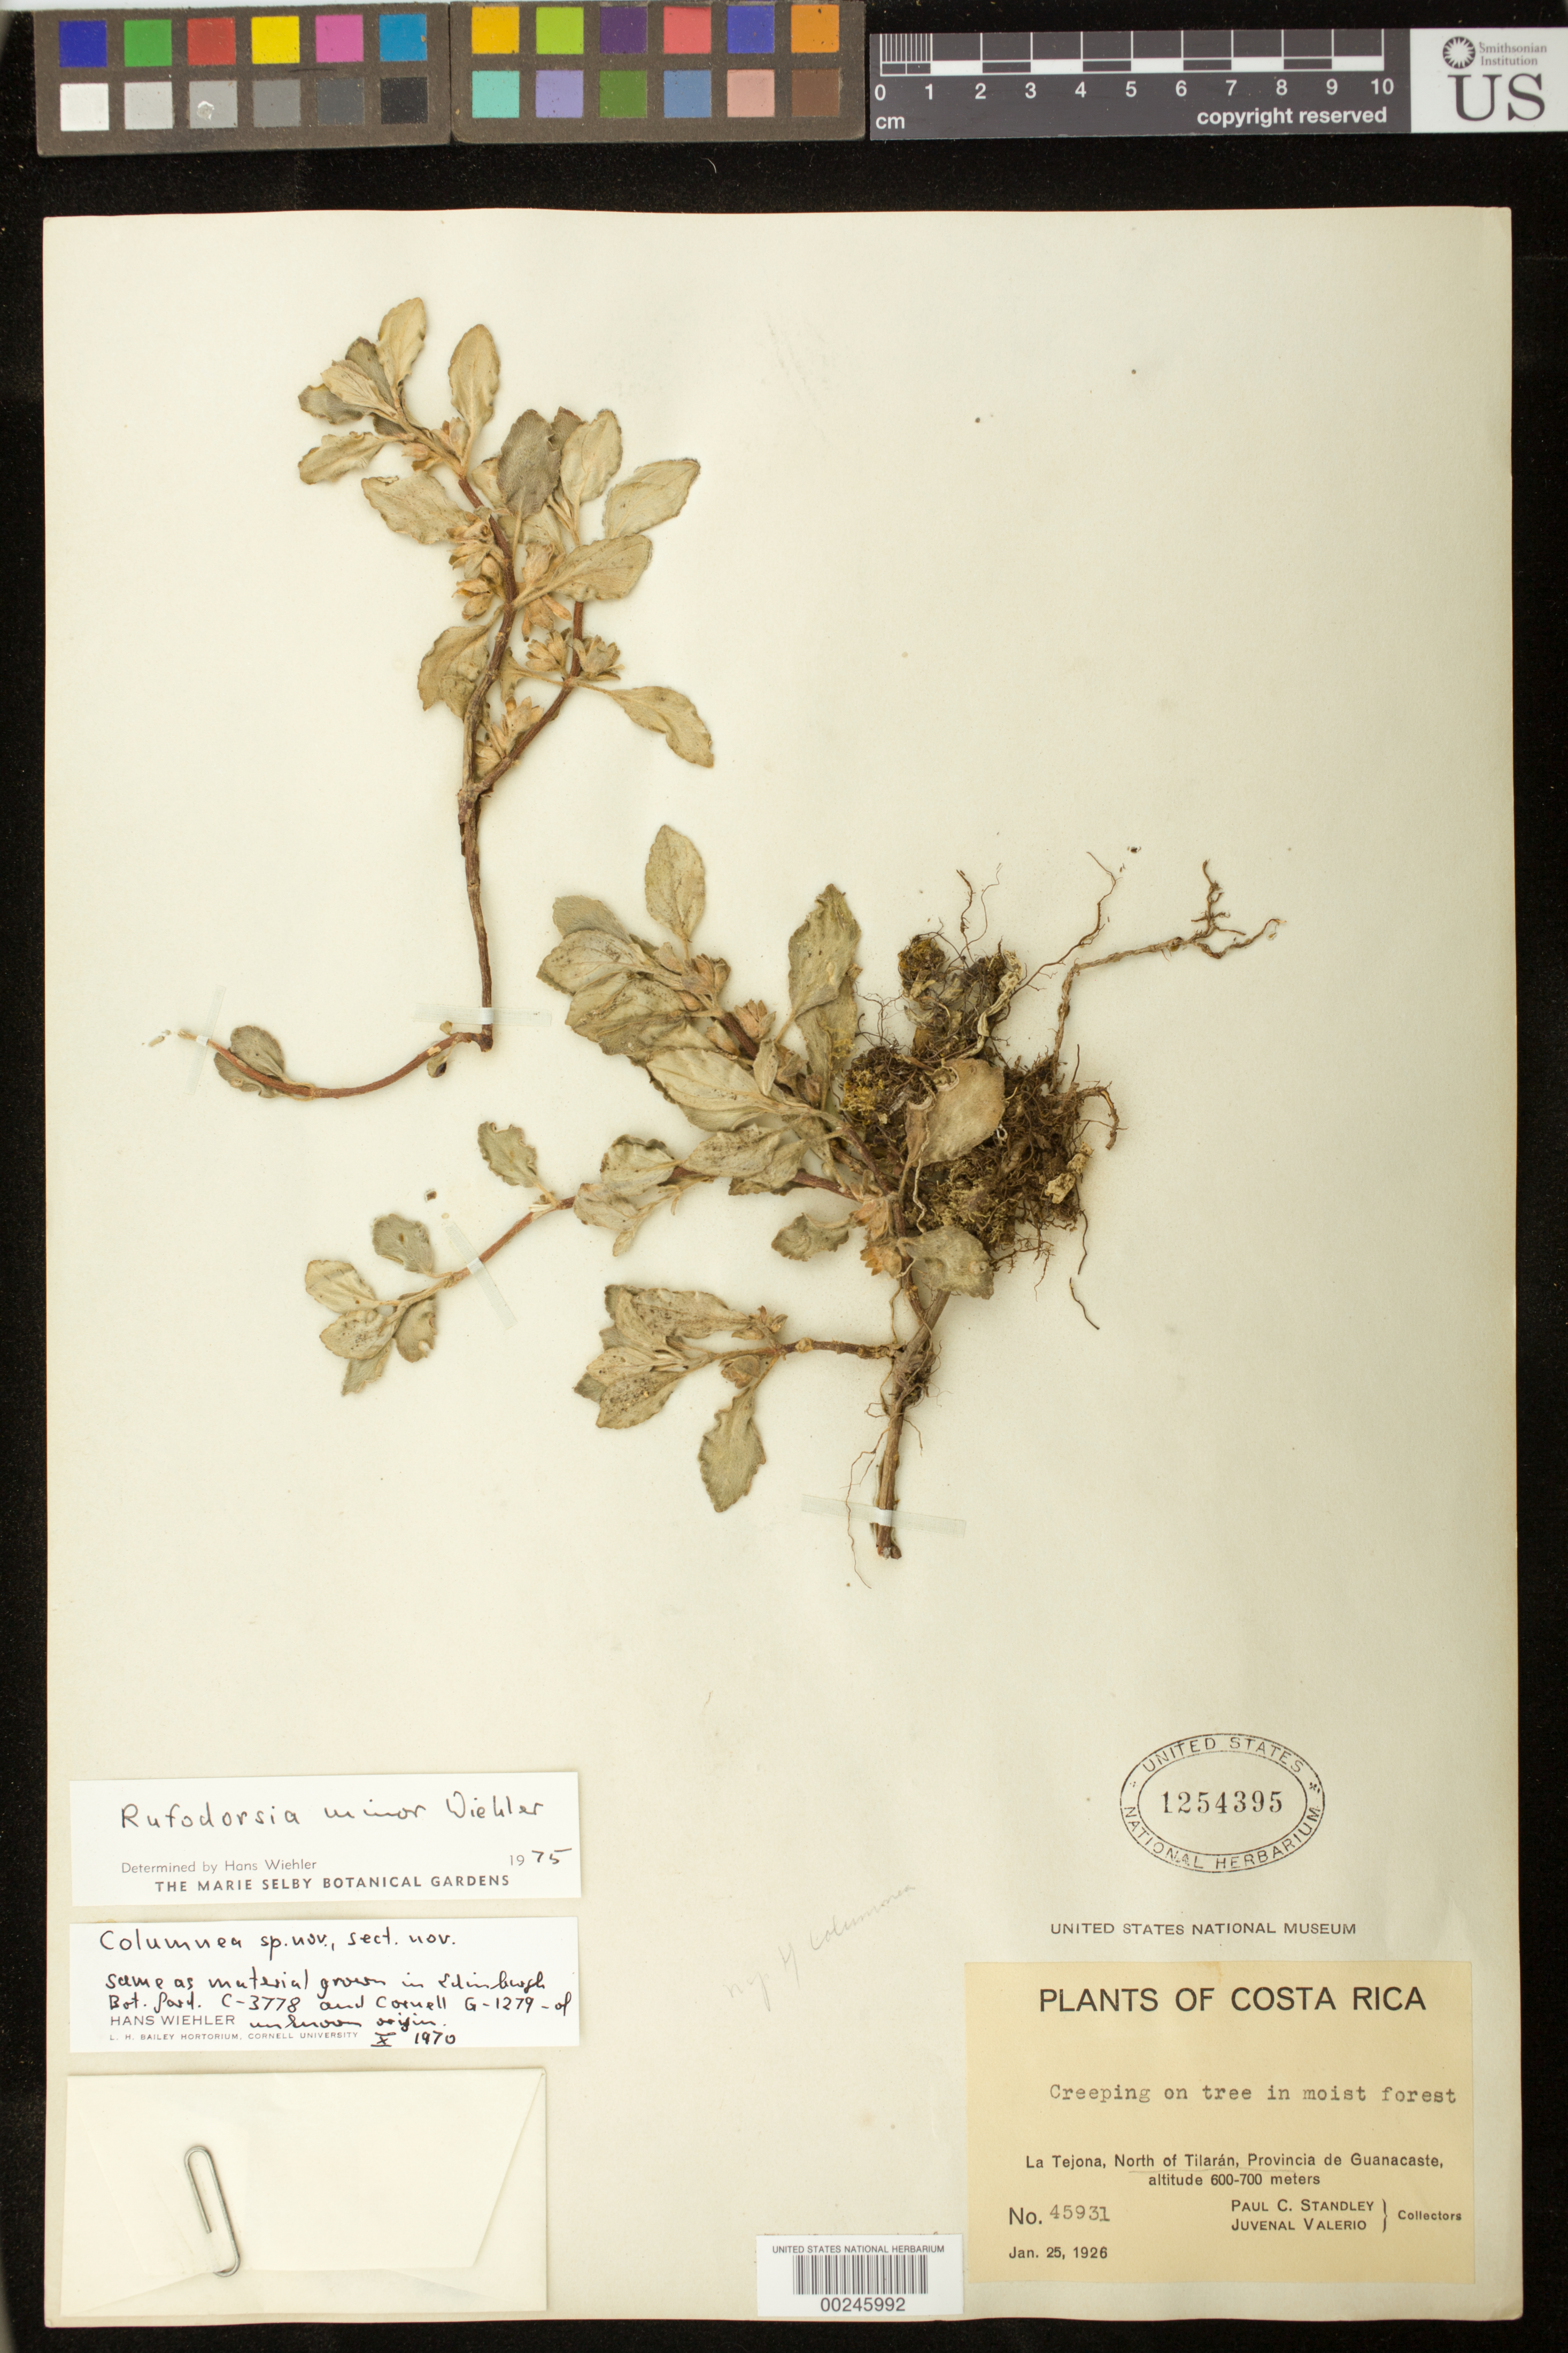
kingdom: Plantae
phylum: Tracheophyta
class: Magnoliopsida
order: Lamiales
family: Gesneriaceae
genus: Rufodorsia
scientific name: Rufodorsia minor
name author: Wiehler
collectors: P. C. Standley & J. Valerio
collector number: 45931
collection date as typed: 25 Jan 1926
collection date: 1926-01-25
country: Costa Rica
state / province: Guanacaste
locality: La Tejona, N of Tilaran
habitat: Moist forest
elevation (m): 600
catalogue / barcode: US 1254395